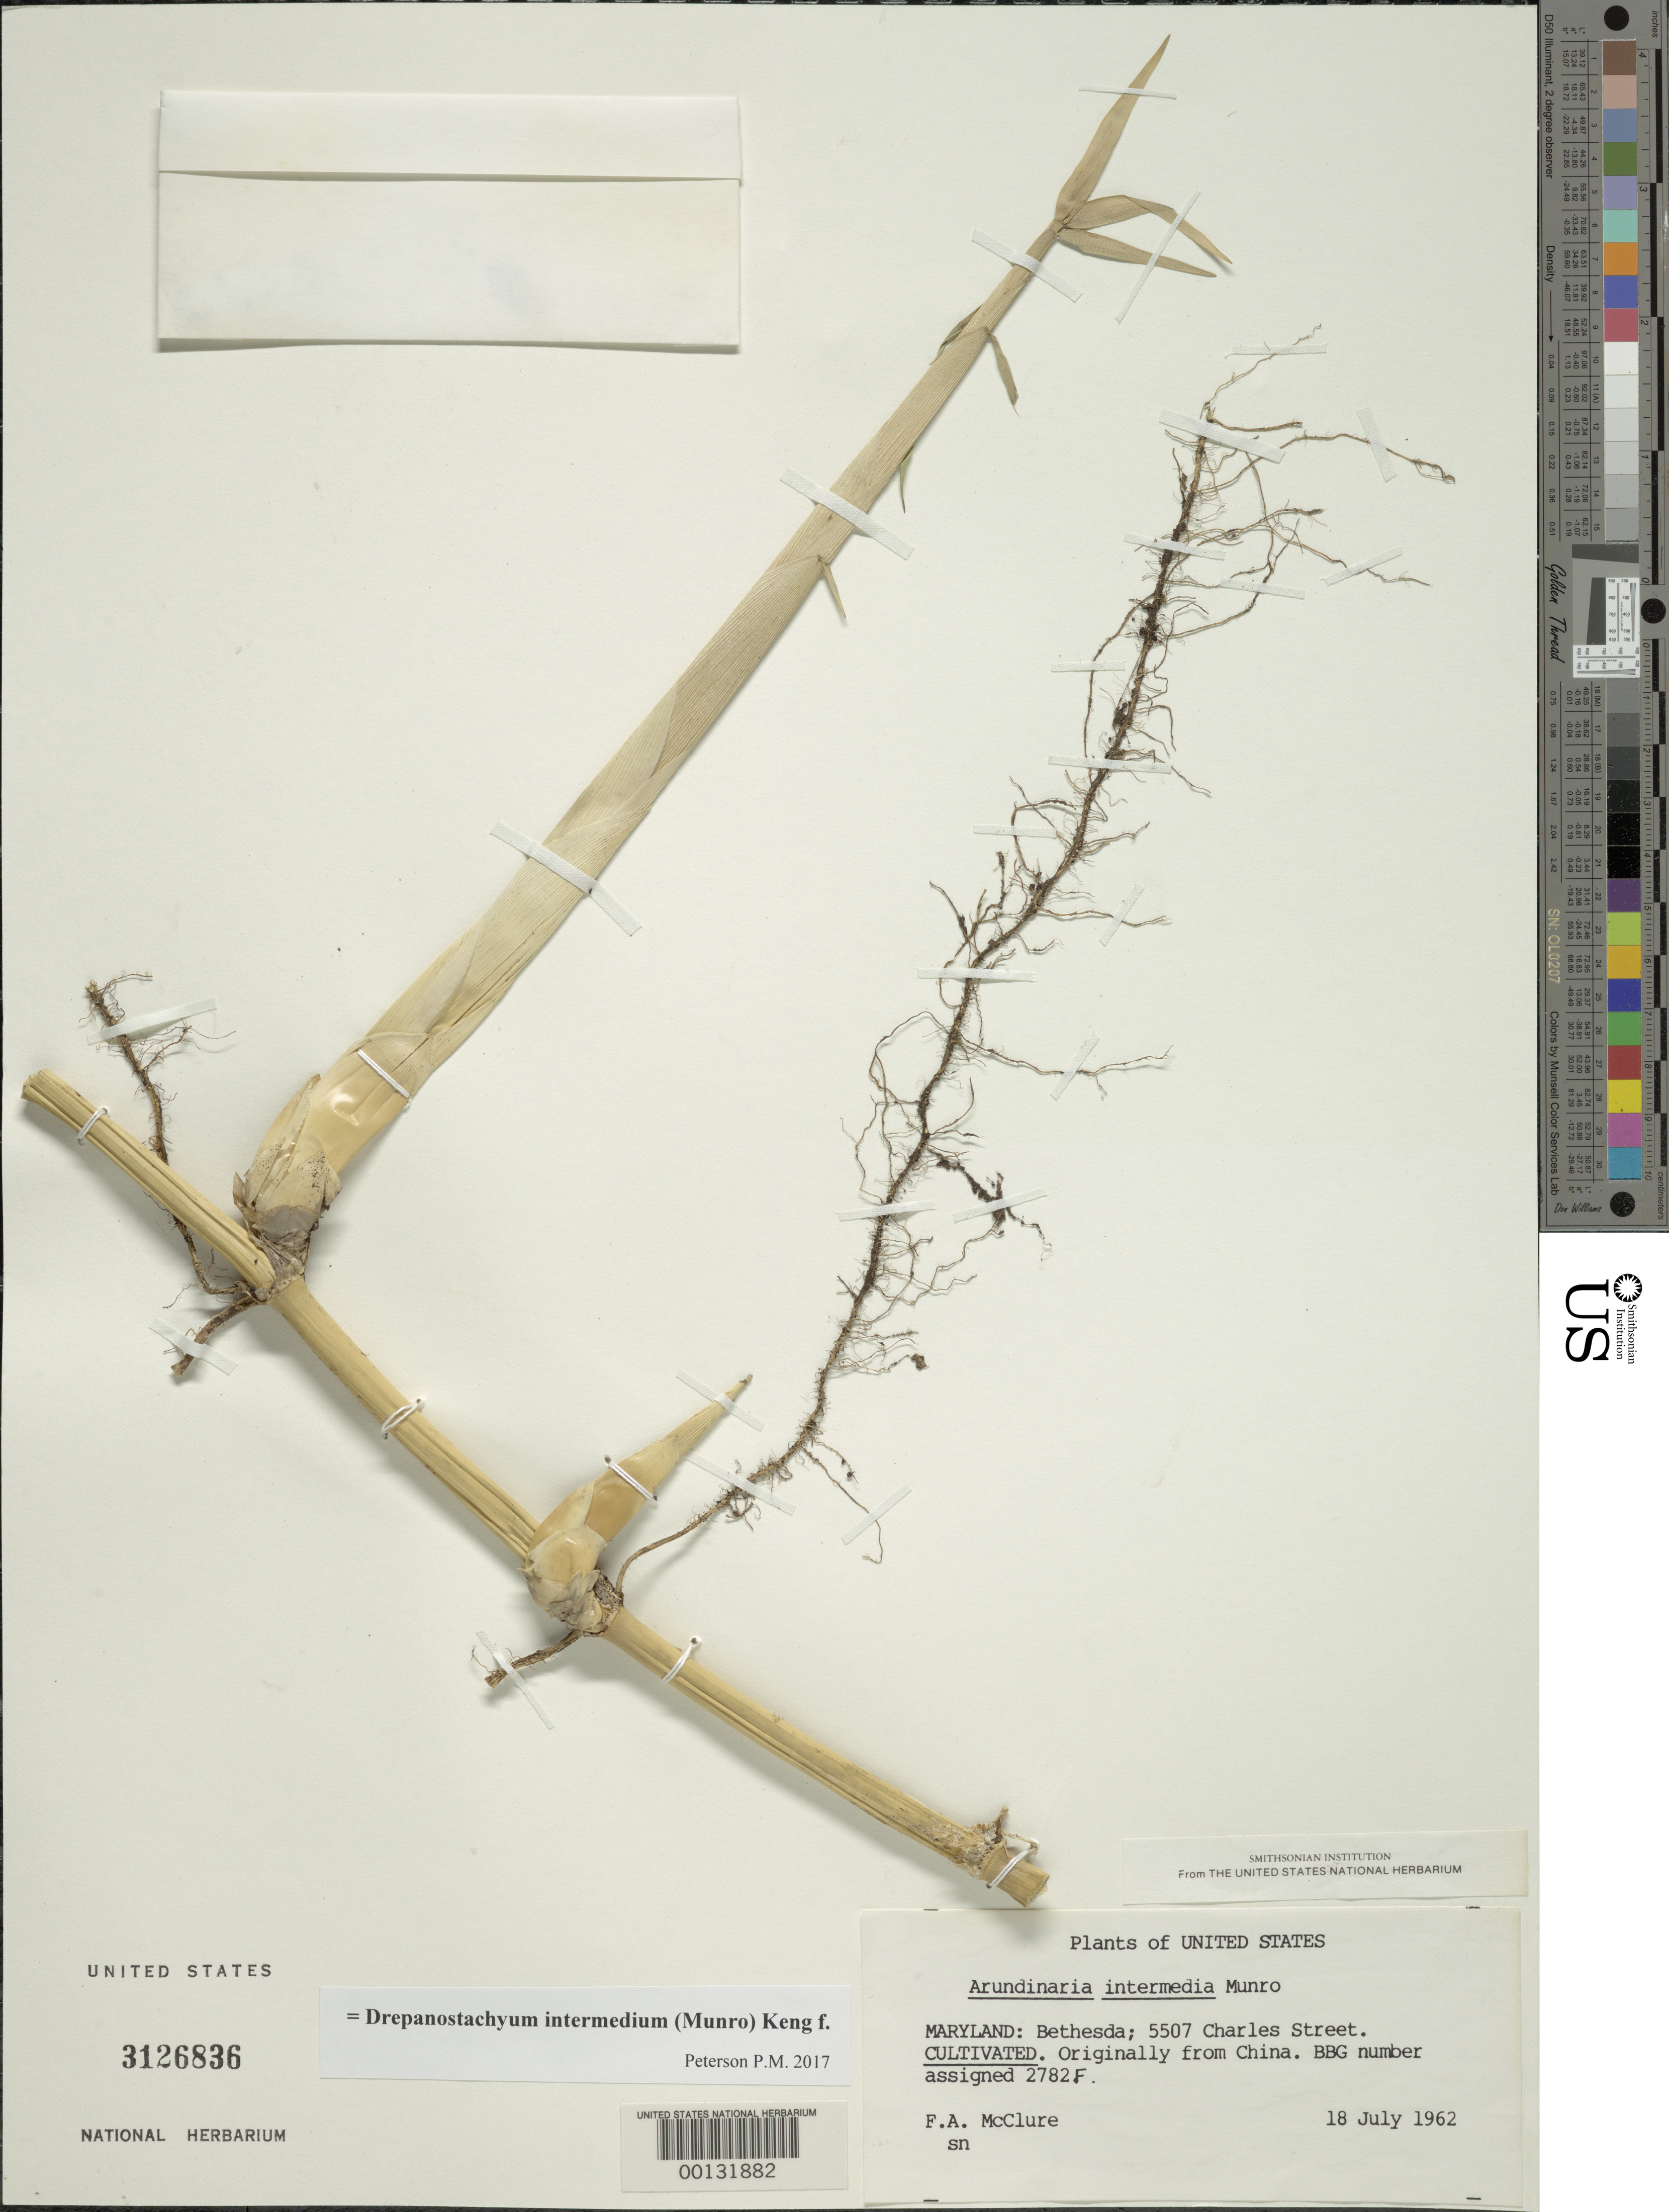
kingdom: Plantae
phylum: Tracheophyta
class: Liliopsida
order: Poales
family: Poaceae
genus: Arundinaria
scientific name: Arundinaria intermedia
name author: Munro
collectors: F. A. McClure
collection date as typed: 18 Jul 1962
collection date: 1962-07-18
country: United States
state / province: Maryland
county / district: Montgomery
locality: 5507 Charles Street, Bethesda (McClure's garden)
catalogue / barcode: US 3126836